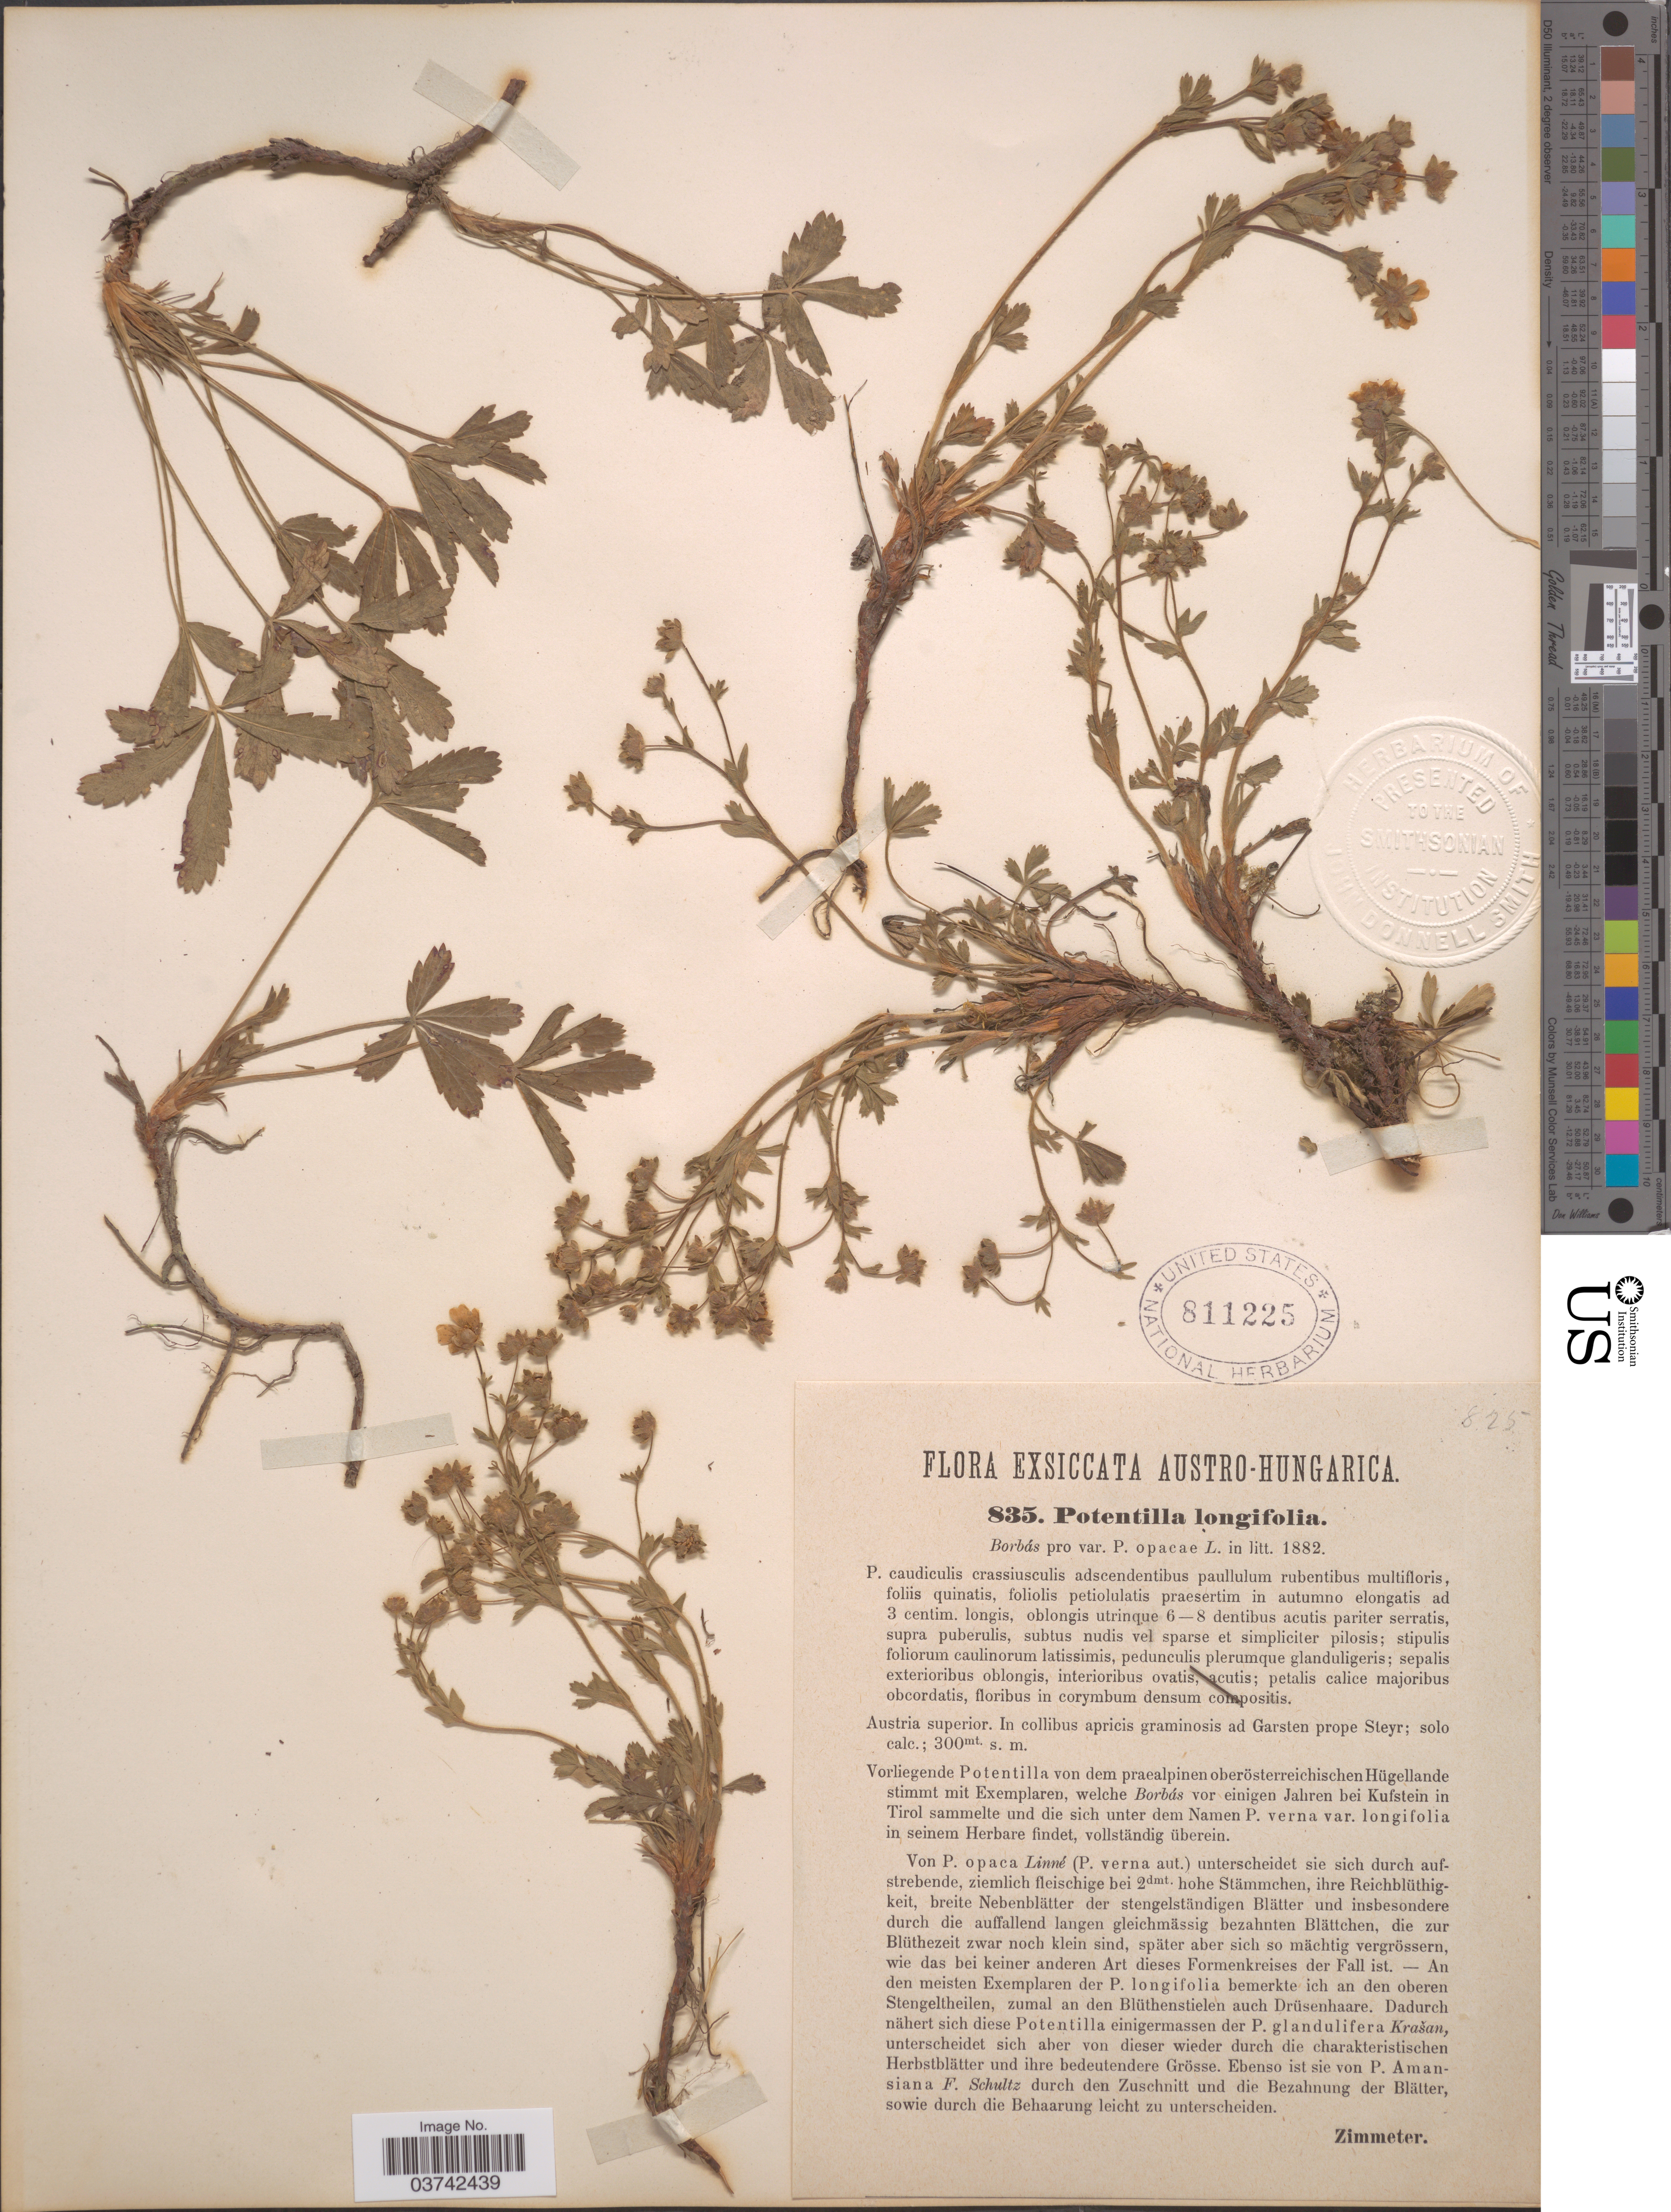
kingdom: Plantae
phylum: Tracheophyta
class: Magnoliopsida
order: Rosales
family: Rosaceae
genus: Potentilla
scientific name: Potentilla longifolia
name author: Willd. ex D.F.K. Schltdl.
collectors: A. Zimmeter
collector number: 835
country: Austria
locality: Austro-Hungarica. Austria superior. In collibus apricis graminosis ad Garsten prope Steyr.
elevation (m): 300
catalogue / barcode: US 811225